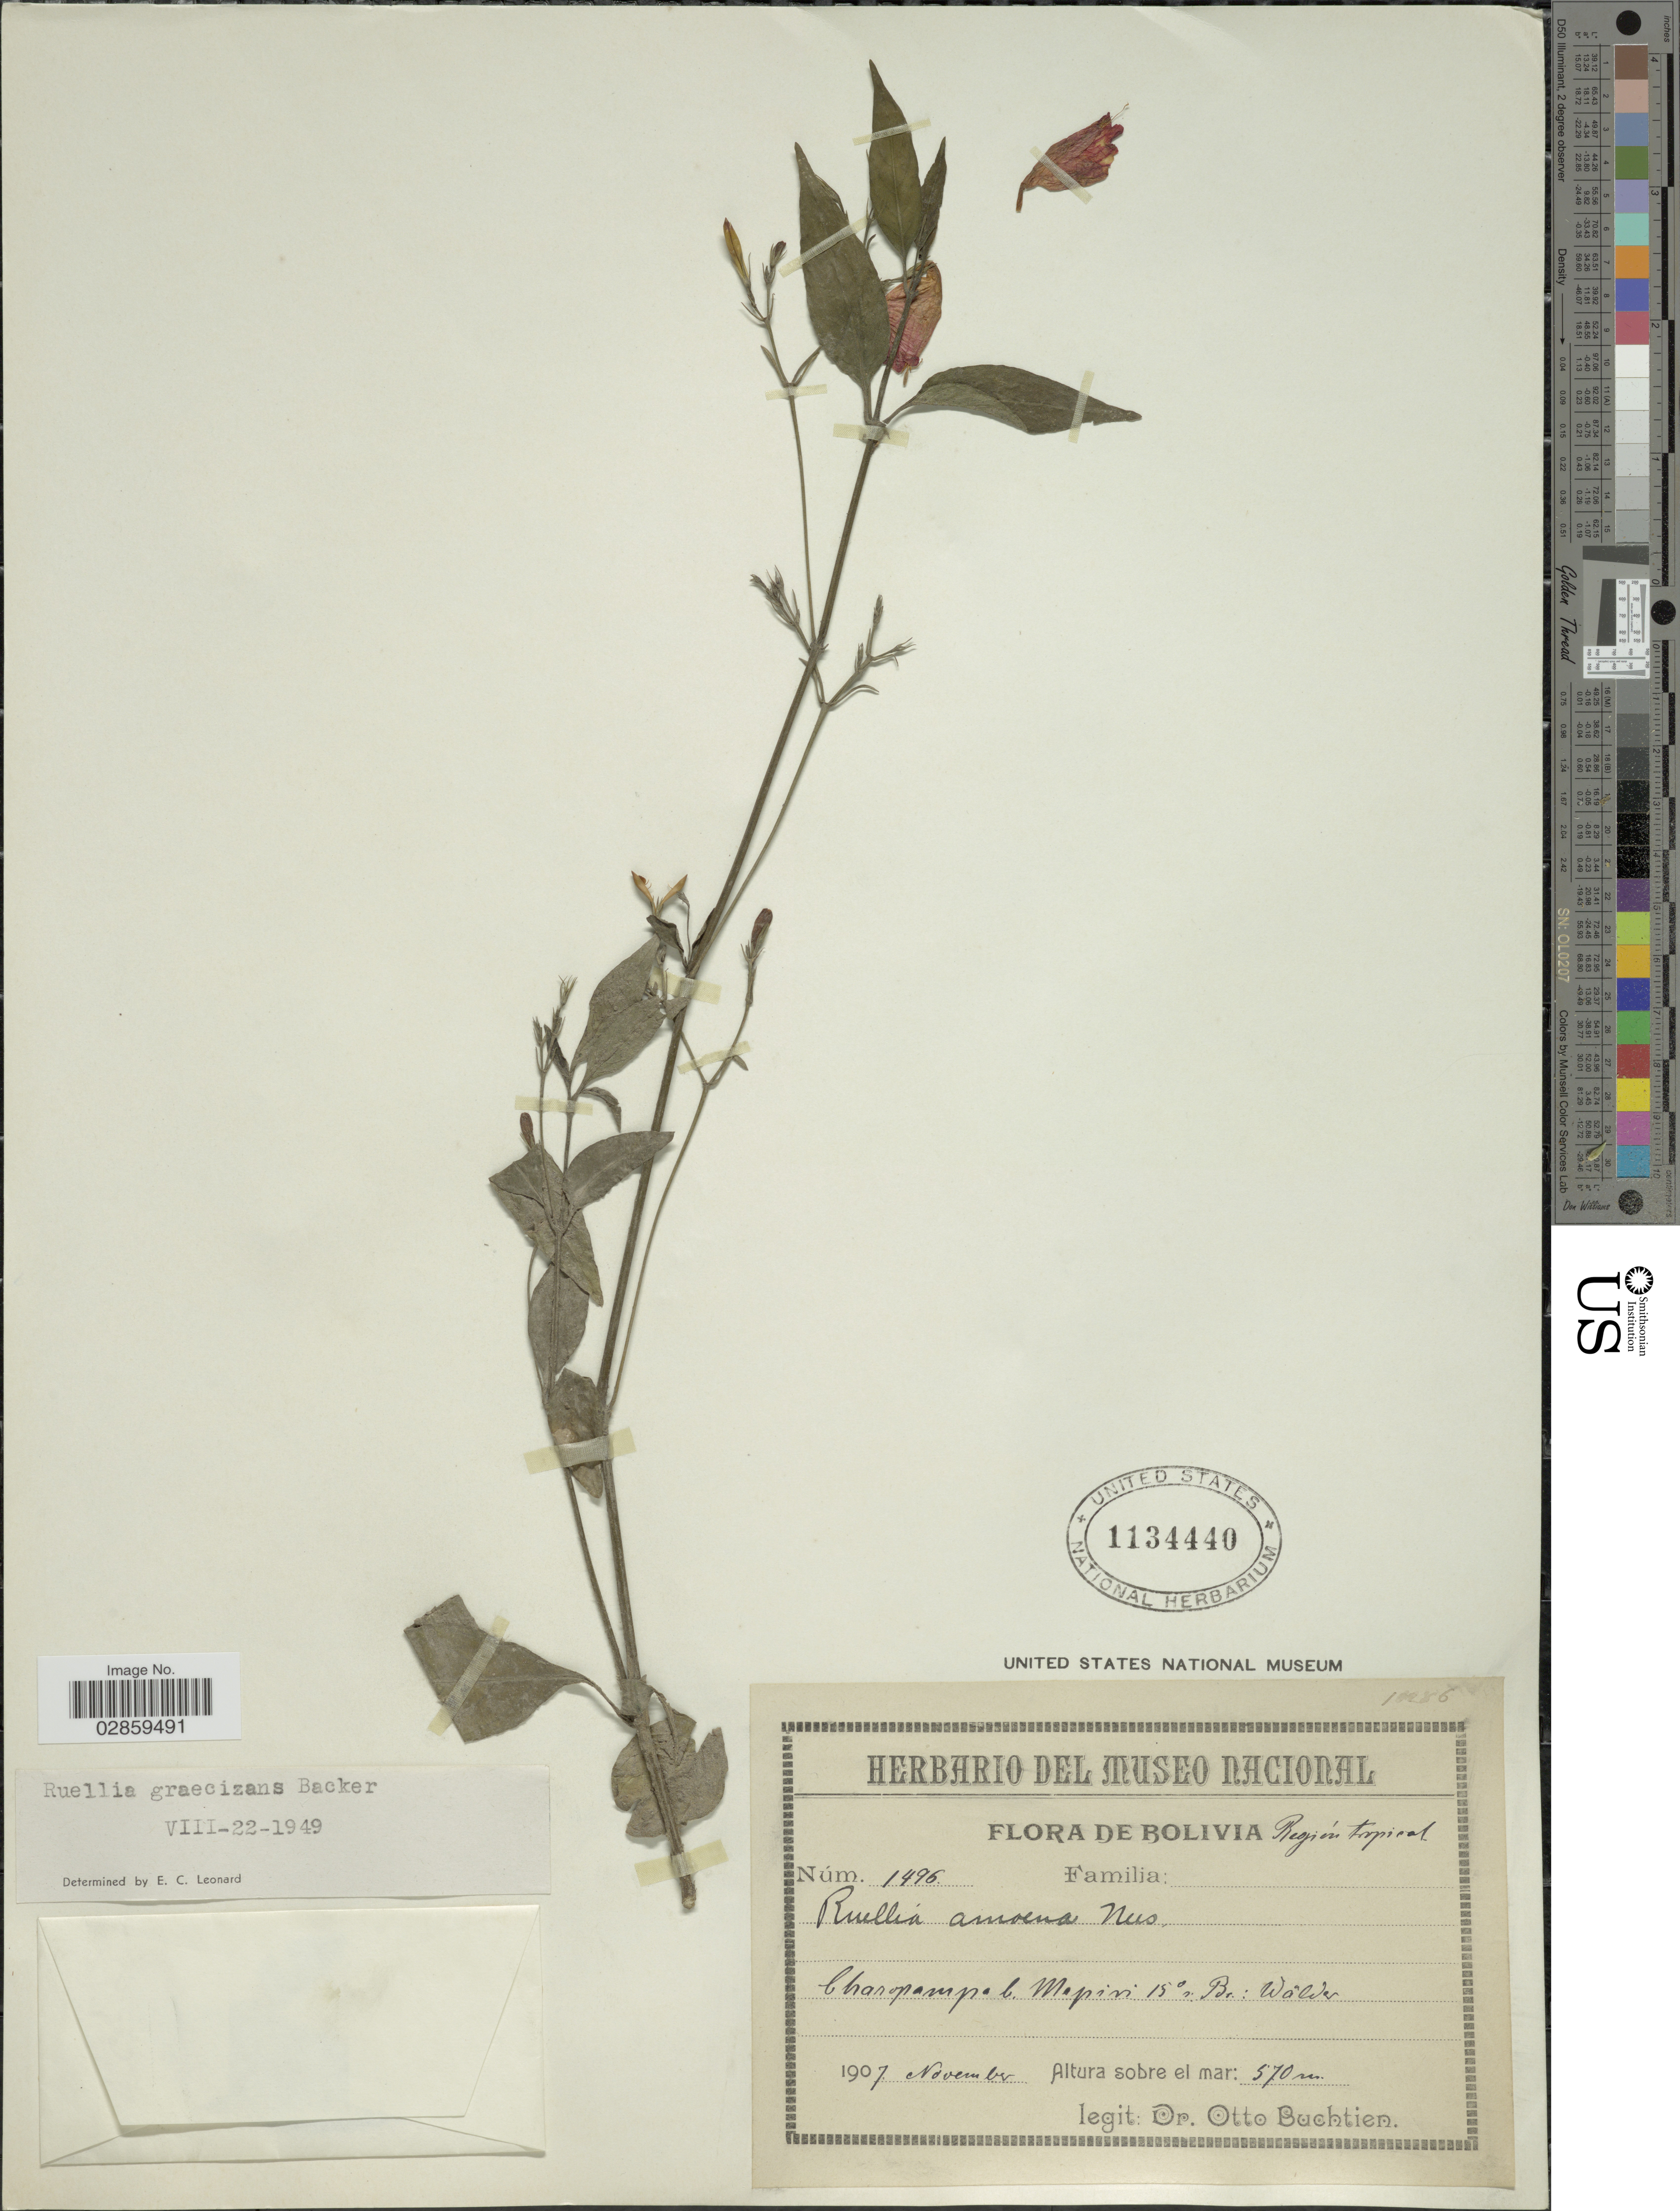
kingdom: Plantae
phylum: Tracheophyta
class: Magnoliopsida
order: Lamiales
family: Acanthaceae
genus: Ruellia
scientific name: Ruellia brevifolia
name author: (Pohl) C. Ezcurra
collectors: O. Buchtien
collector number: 1496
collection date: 1907-11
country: Bolivia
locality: Región tropical, Chropampa b. Mapiri 15° Br: Wälder.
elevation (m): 570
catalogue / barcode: US 1134440